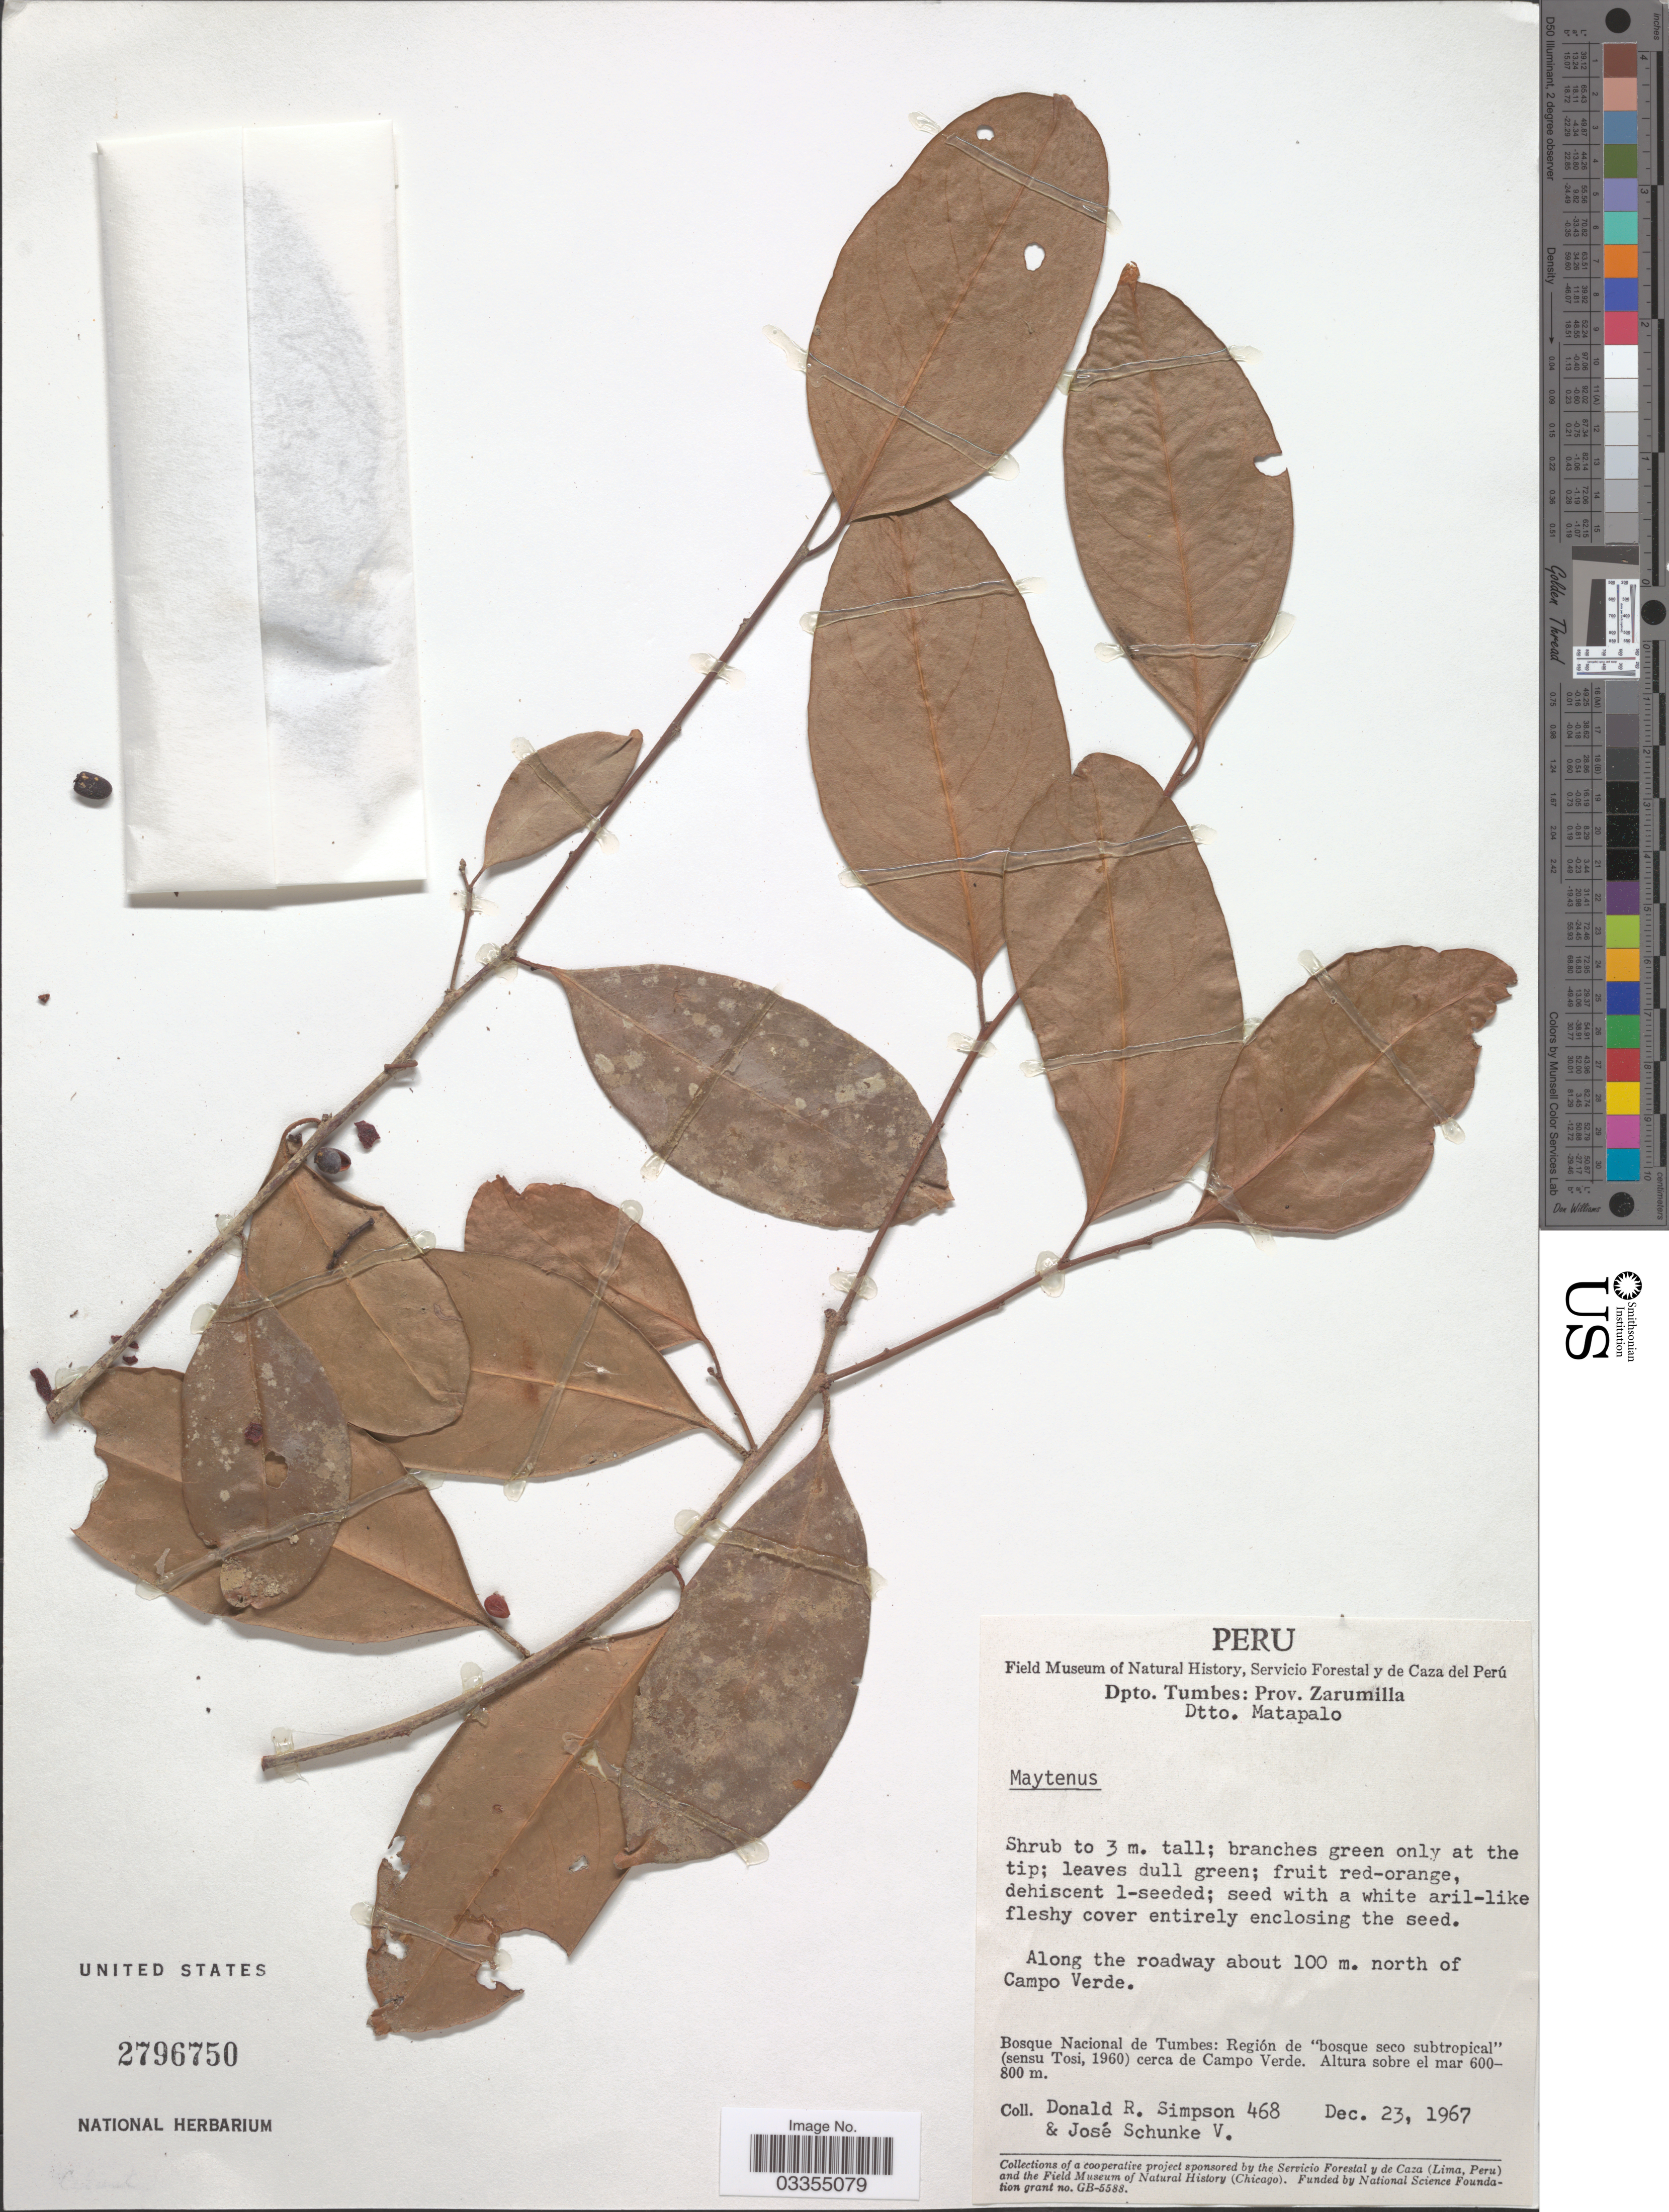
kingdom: Plantae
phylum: Tracheophyta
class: Magnoliopsida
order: Celastrales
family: Celastraceae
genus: Maytenus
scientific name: Maytenus sp.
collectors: D. R. Simpson & J. Schunke Vigo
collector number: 468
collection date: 1967-12-23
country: Peru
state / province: Tumbes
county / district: Zarumilla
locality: Dpto. Tumbes: Prov. Zarumilla. Dtto. Matapalo. Along the roadway about 100 m. north of Campo Verde. Bosque Nacional de Tumbes: Región de "bosque seco subtropical" (sensu Tosi, 1960) cerca de Campo Verde.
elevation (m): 600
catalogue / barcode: US 2796750